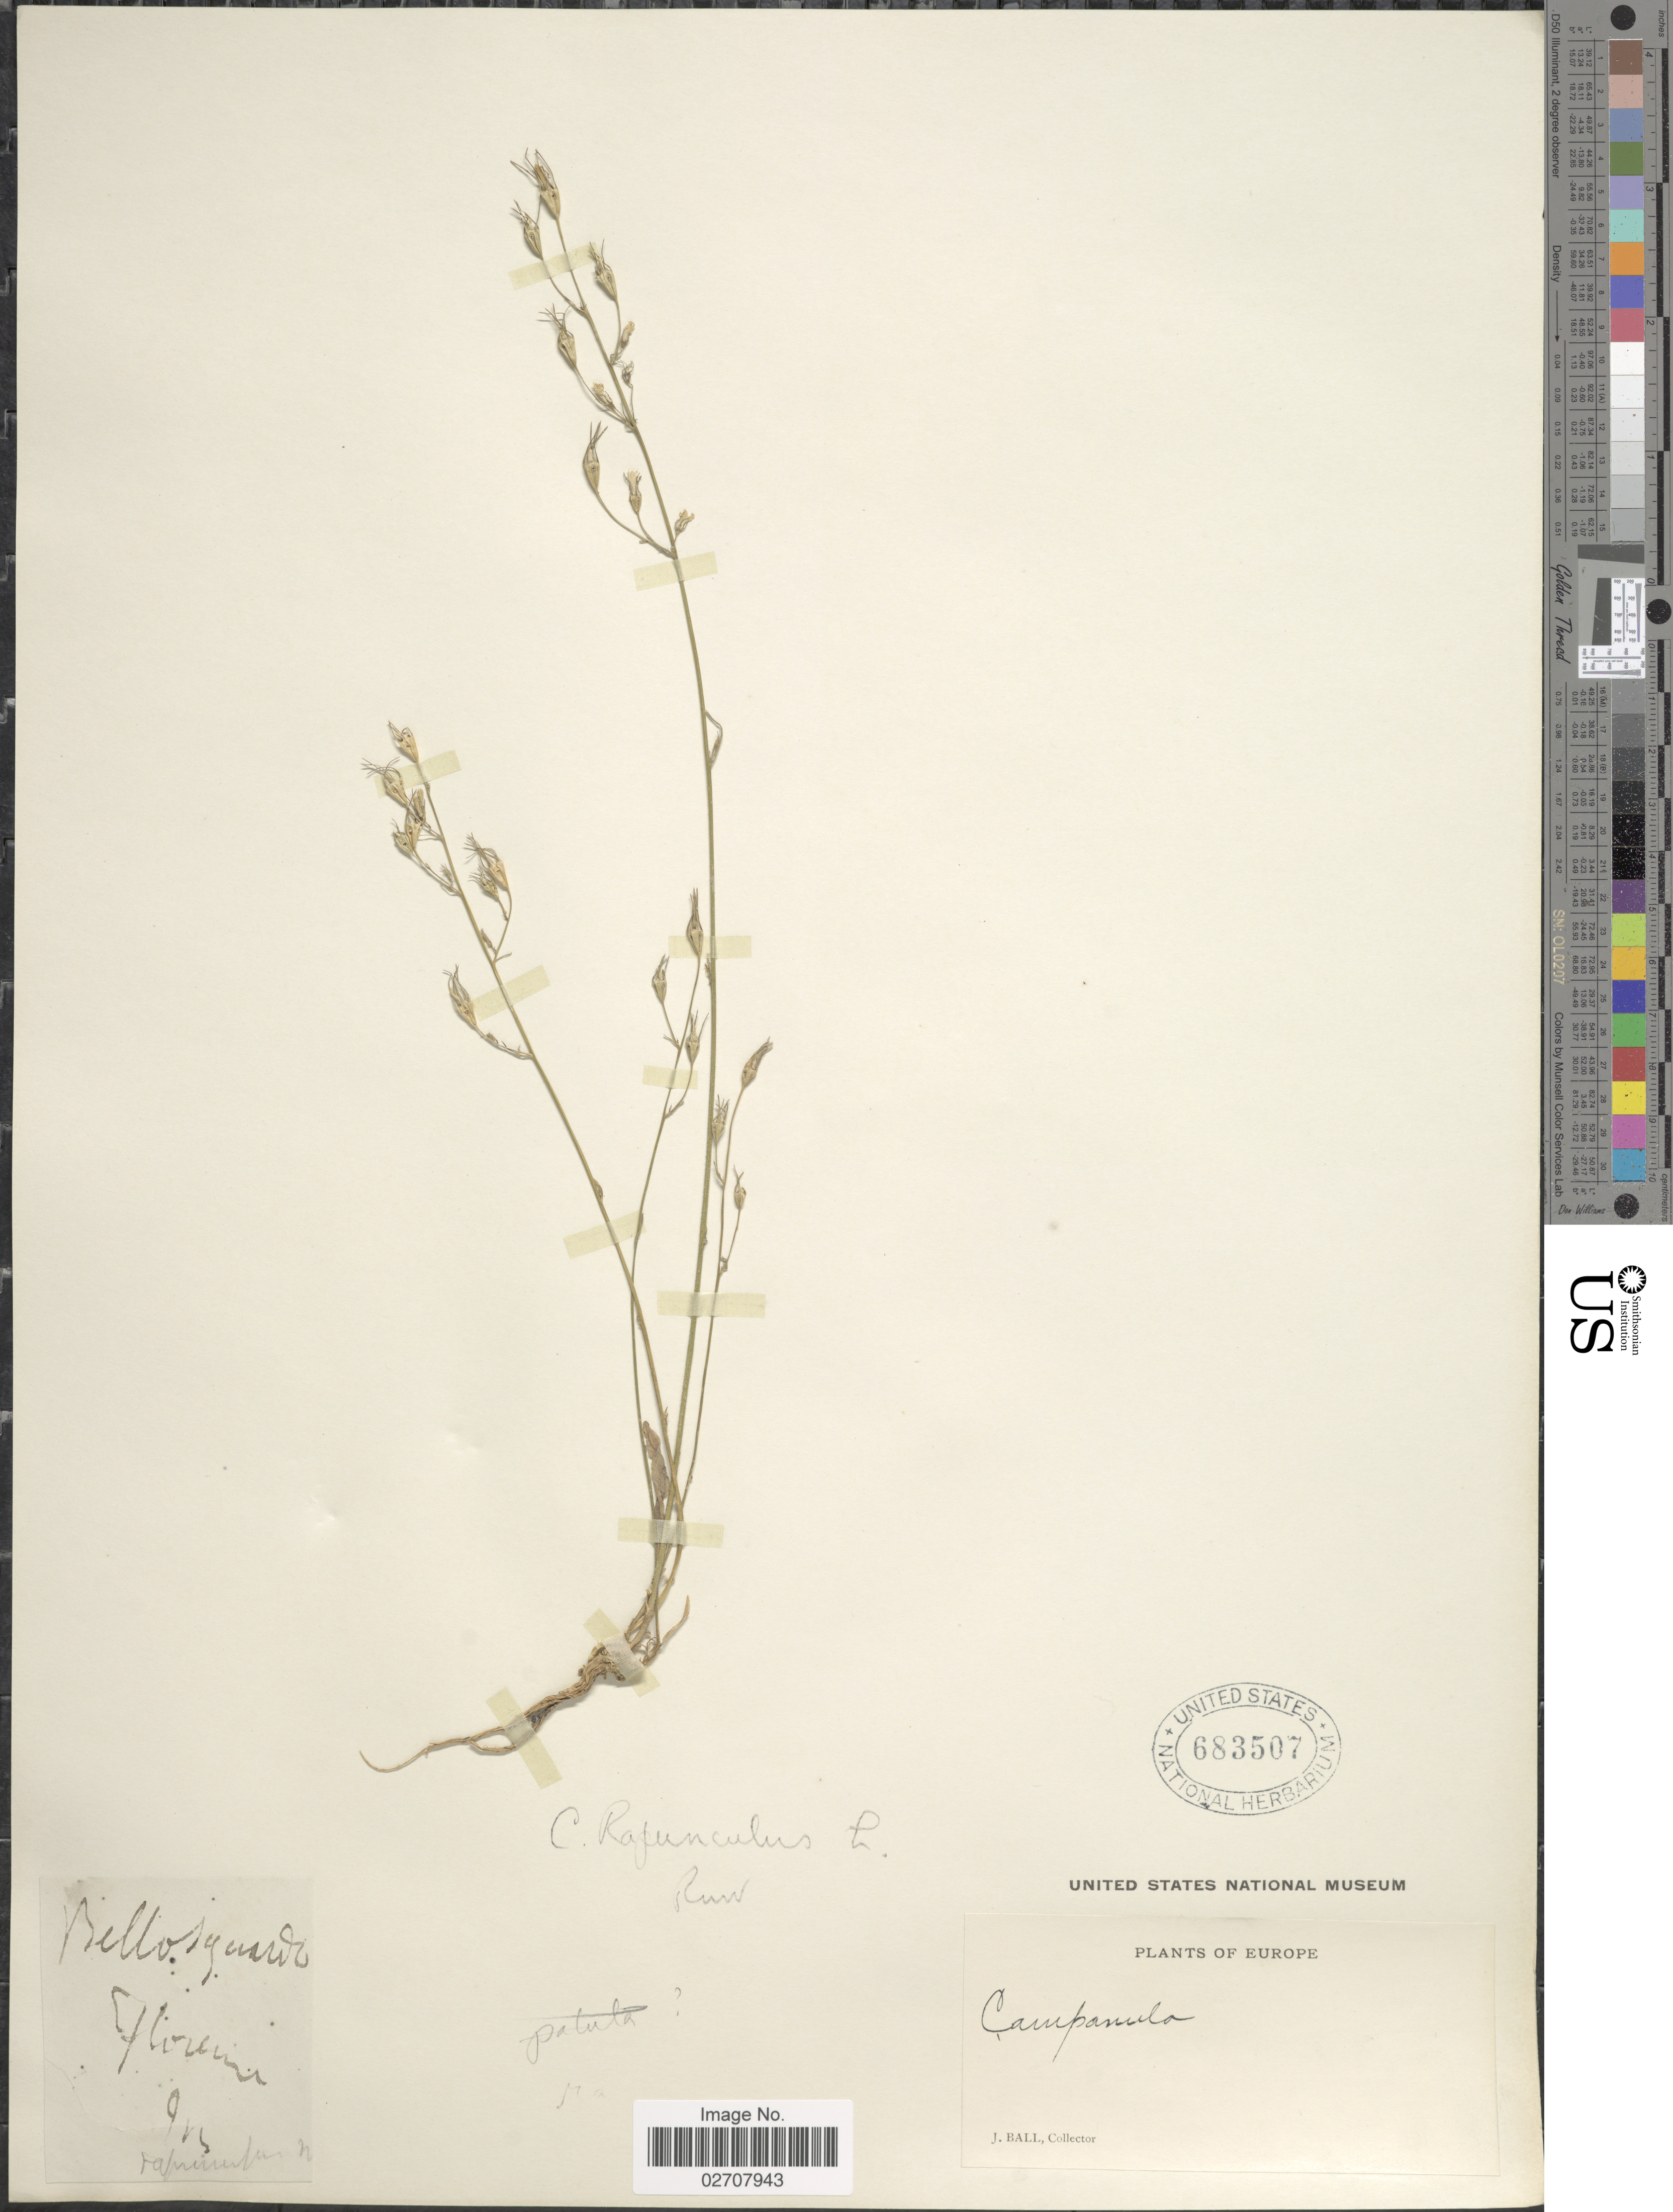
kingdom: Plantae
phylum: Tracheophyta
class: Magnoliopsida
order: Asterales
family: Campanulaceae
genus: Campanula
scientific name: Campanula rapunculus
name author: L.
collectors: J. Ball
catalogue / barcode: US 683507